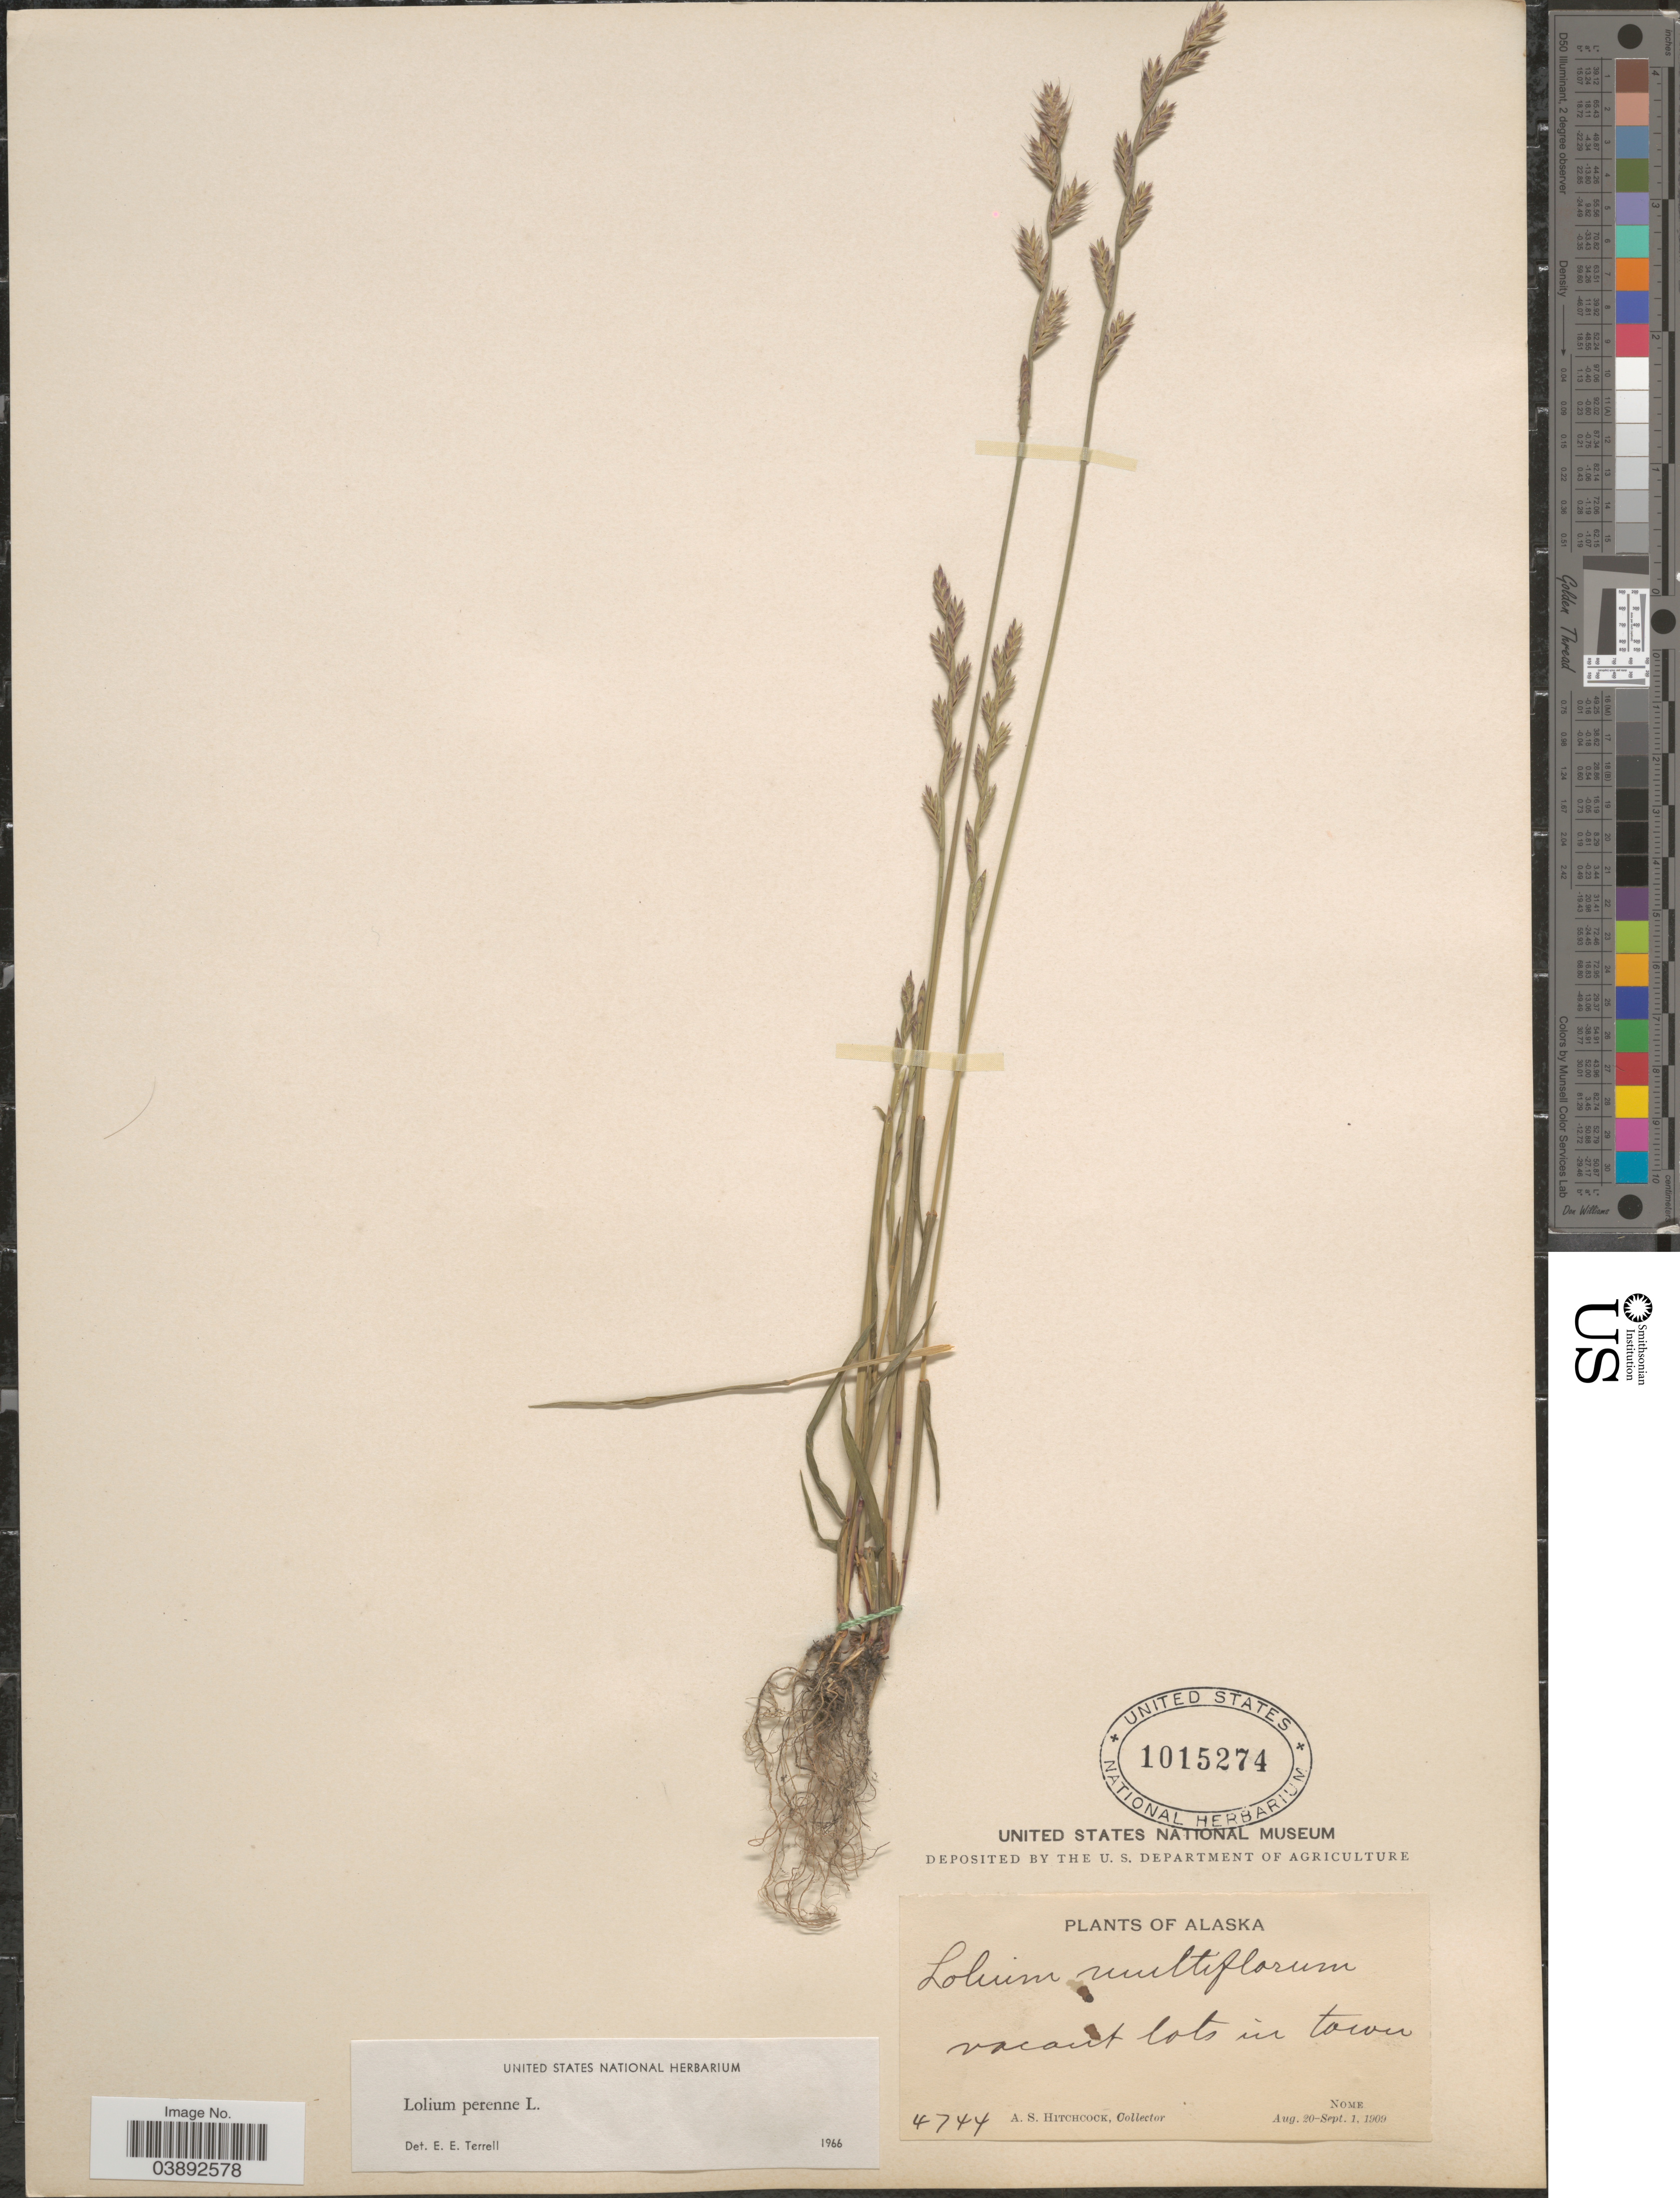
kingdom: Plantae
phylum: Tracheophyta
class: Liliopsida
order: Poales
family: Poaceae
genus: Lolium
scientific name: Lolium perenne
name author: L.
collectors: A. S. Hitchcock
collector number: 4744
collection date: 1909-08-20/1909-09-01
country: United States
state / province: Alaska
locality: Nome.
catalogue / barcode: US 1015274